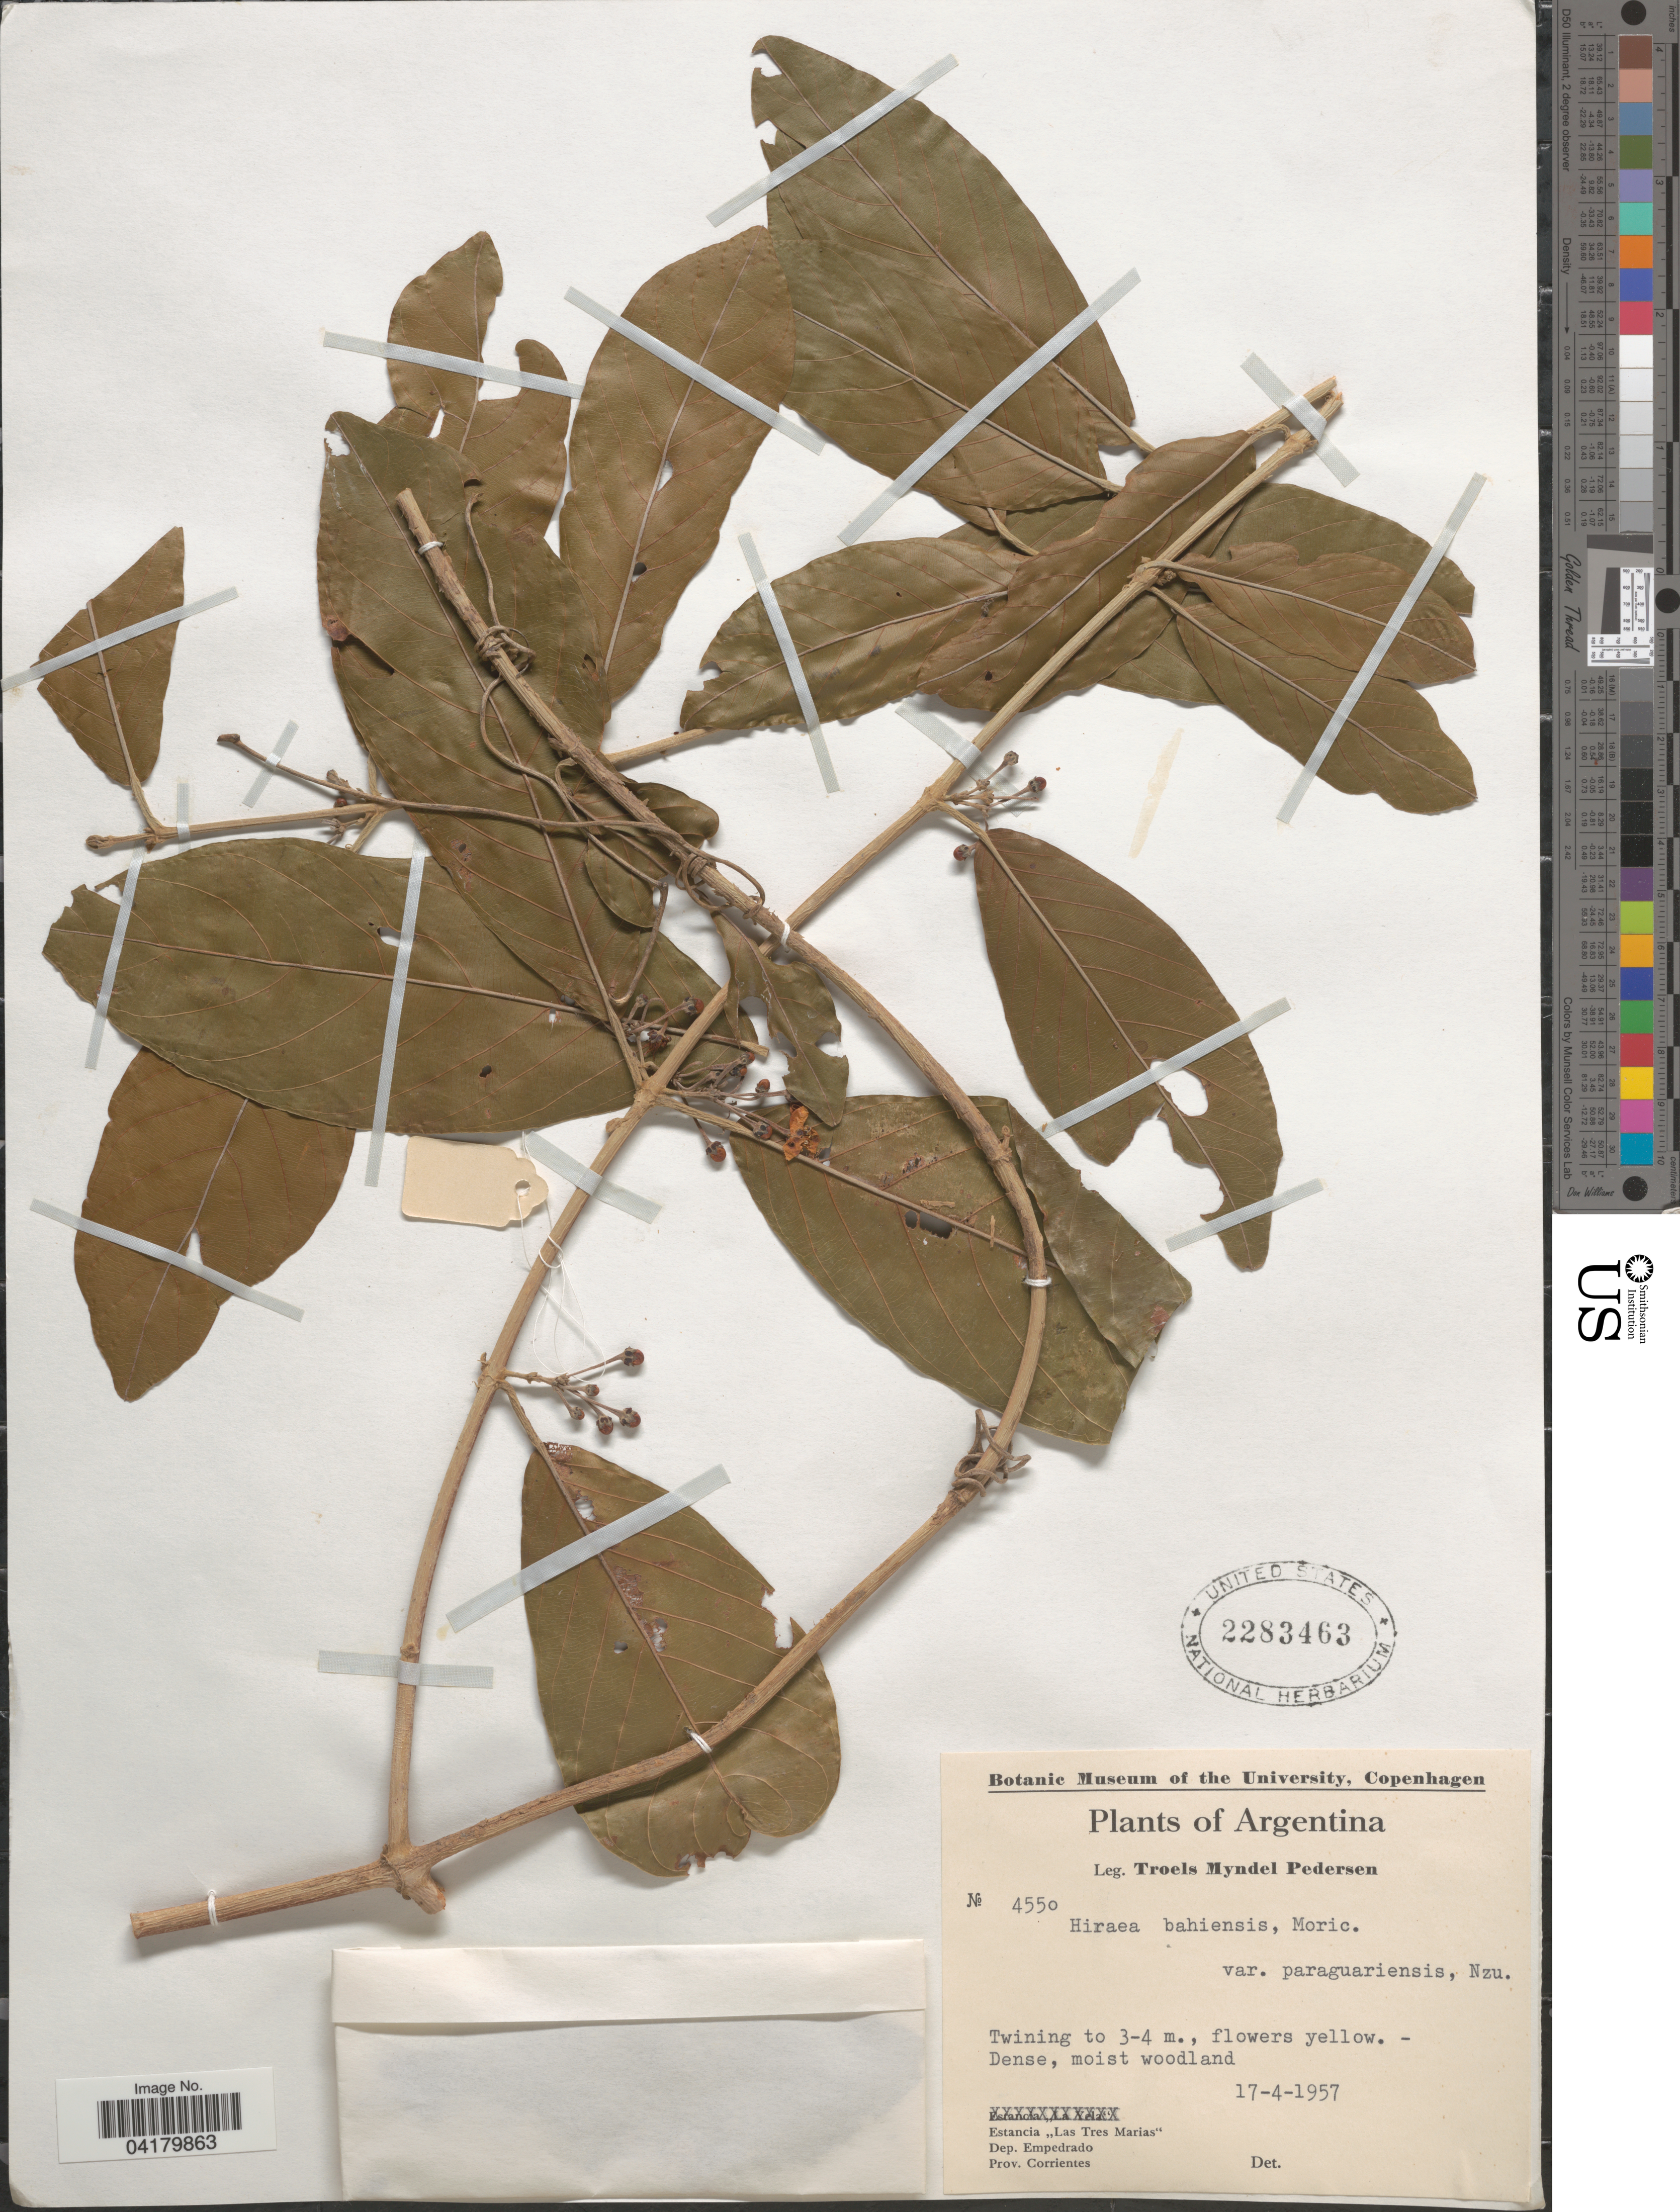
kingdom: Plantae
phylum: Tracheophyta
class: Magnoliopsida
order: Malpighiales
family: Malpighiaceae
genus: Hiraea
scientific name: Hiraea bahiensis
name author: Moric.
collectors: T. Pederson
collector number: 4550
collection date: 1957-04-17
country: Argentina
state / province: Corrientes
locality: Estancia ,,Las tres Marias'. Dep. Empedrado.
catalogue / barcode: US 2283463